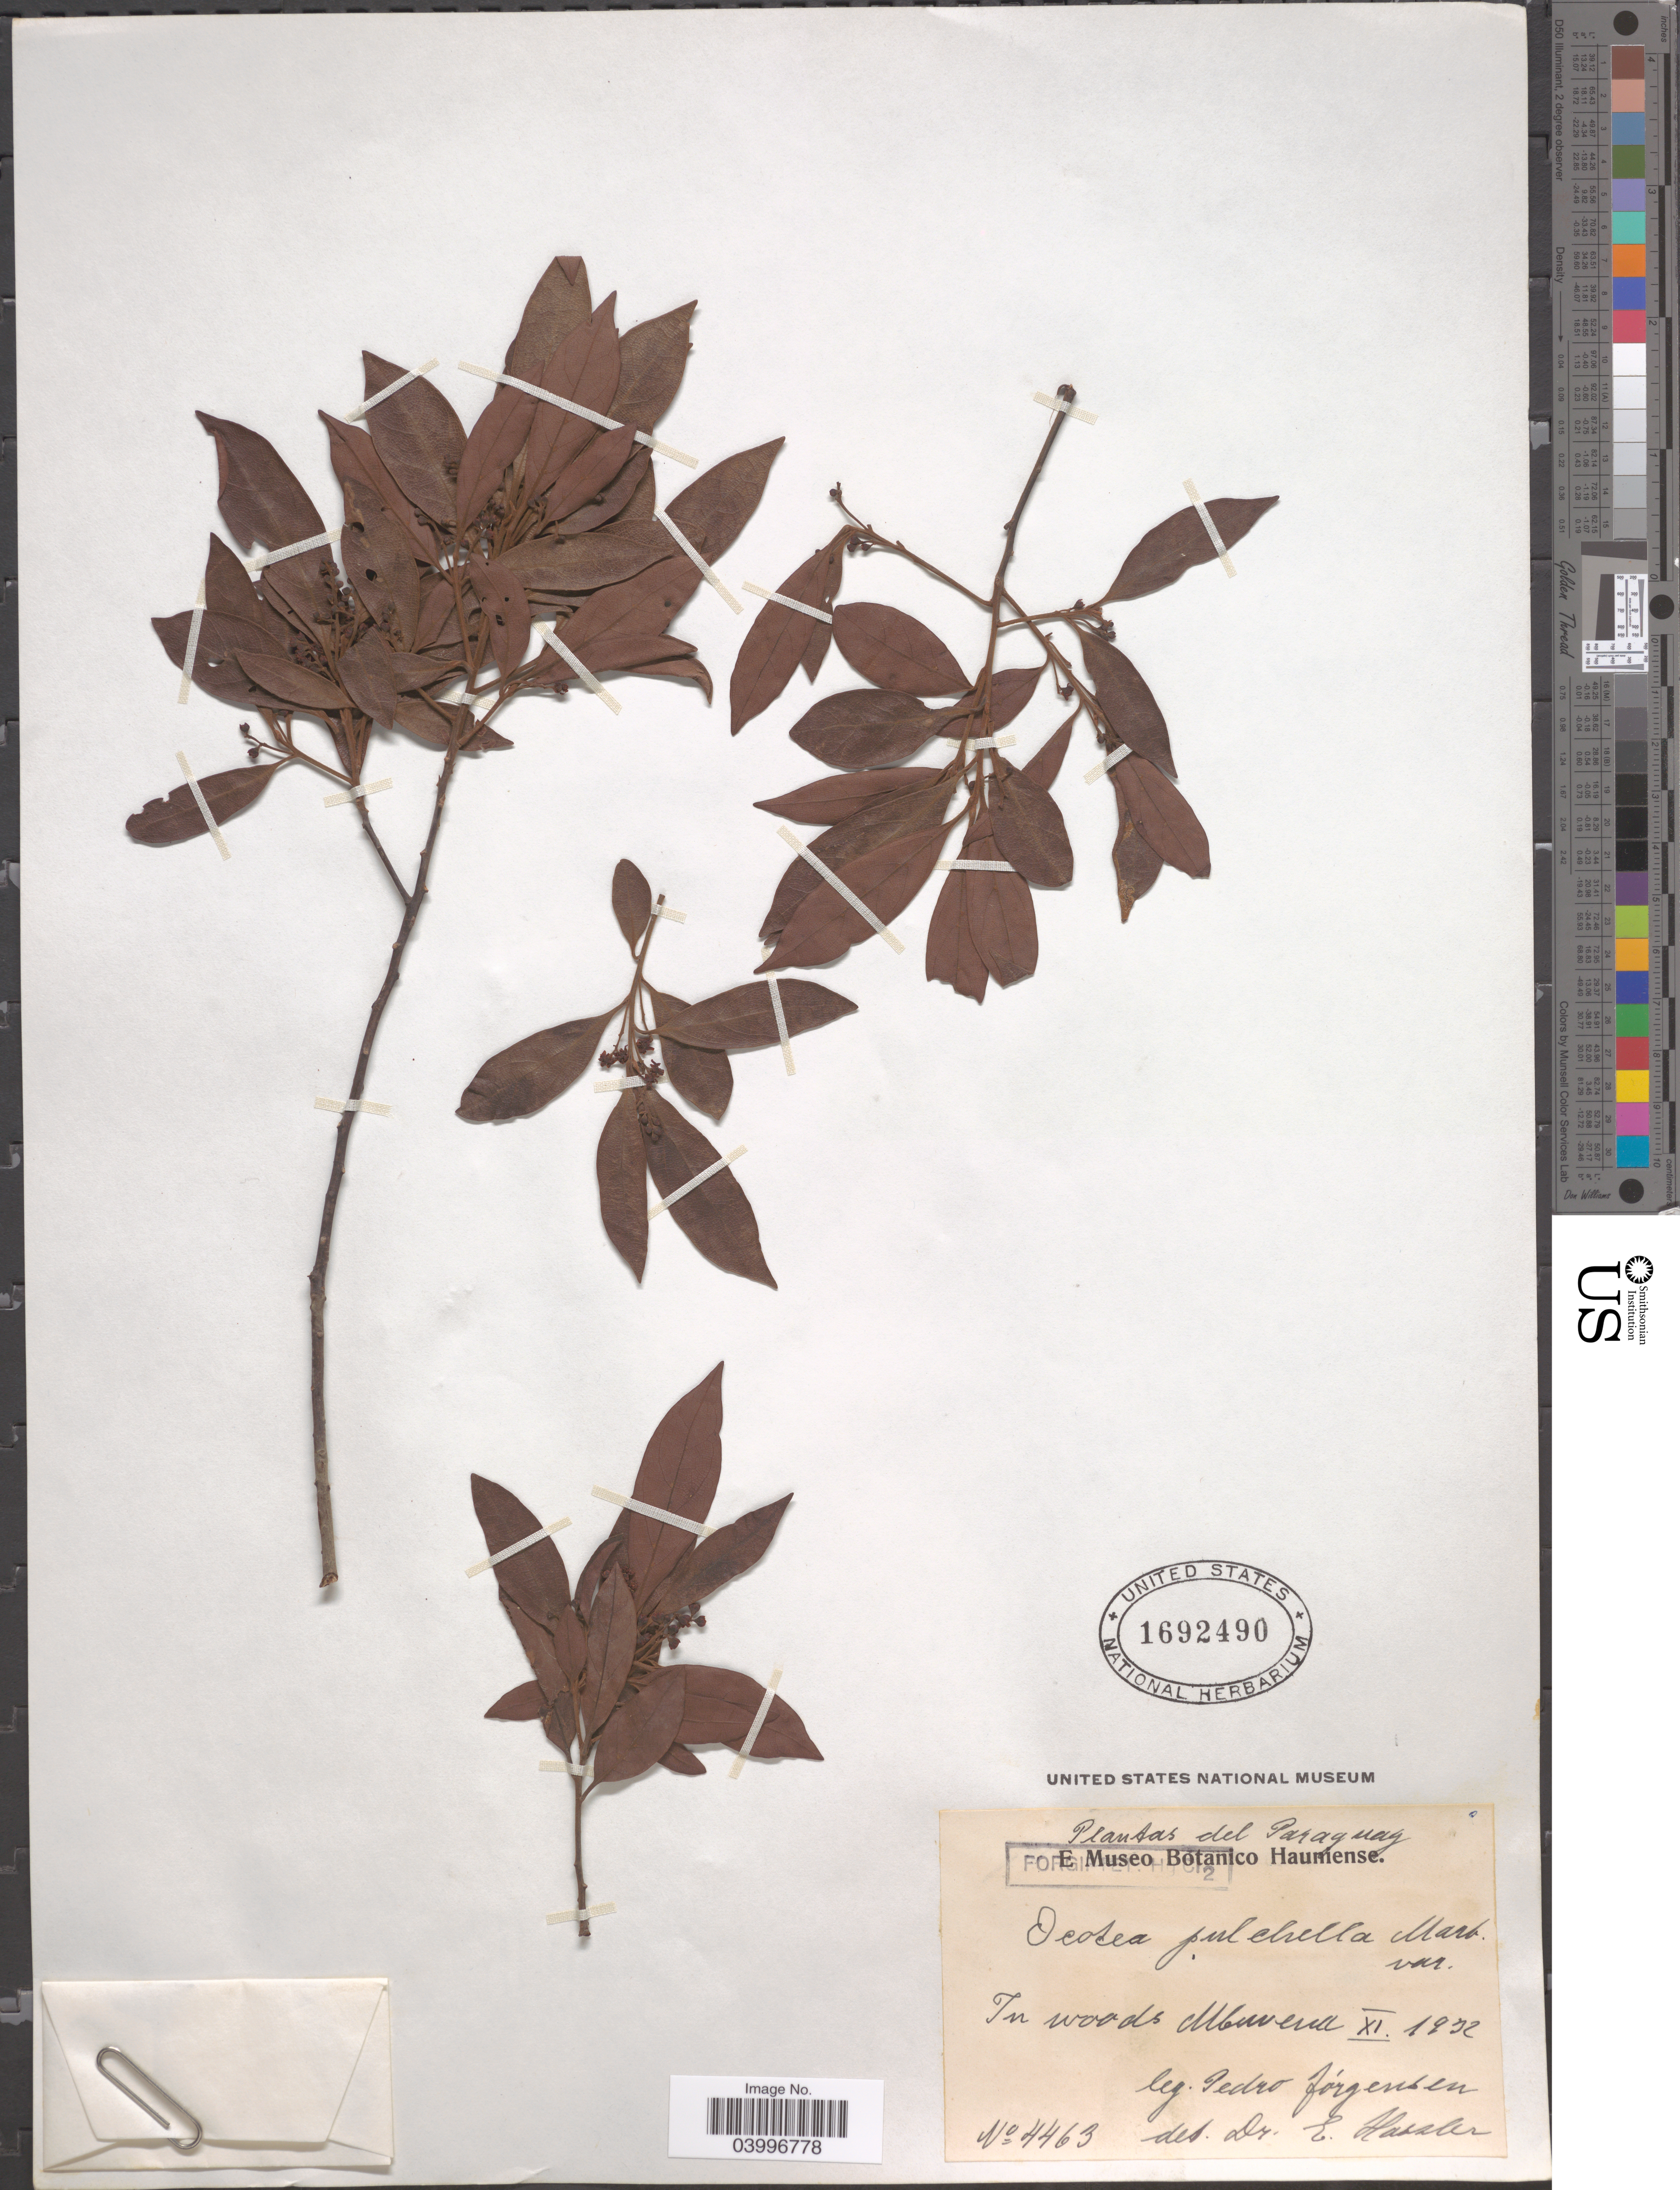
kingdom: Plantae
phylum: Tracheophyta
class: Magnoliopsida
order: Laurales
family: Lauraceae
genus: Ocotea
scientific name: Ocotea pulchella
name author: (Nees & Mart.) Mez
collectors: P. Jörgensen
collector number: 4463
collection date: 1932-11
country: Paraguay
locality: In woods Mbuvena.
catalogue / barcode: US 1692490